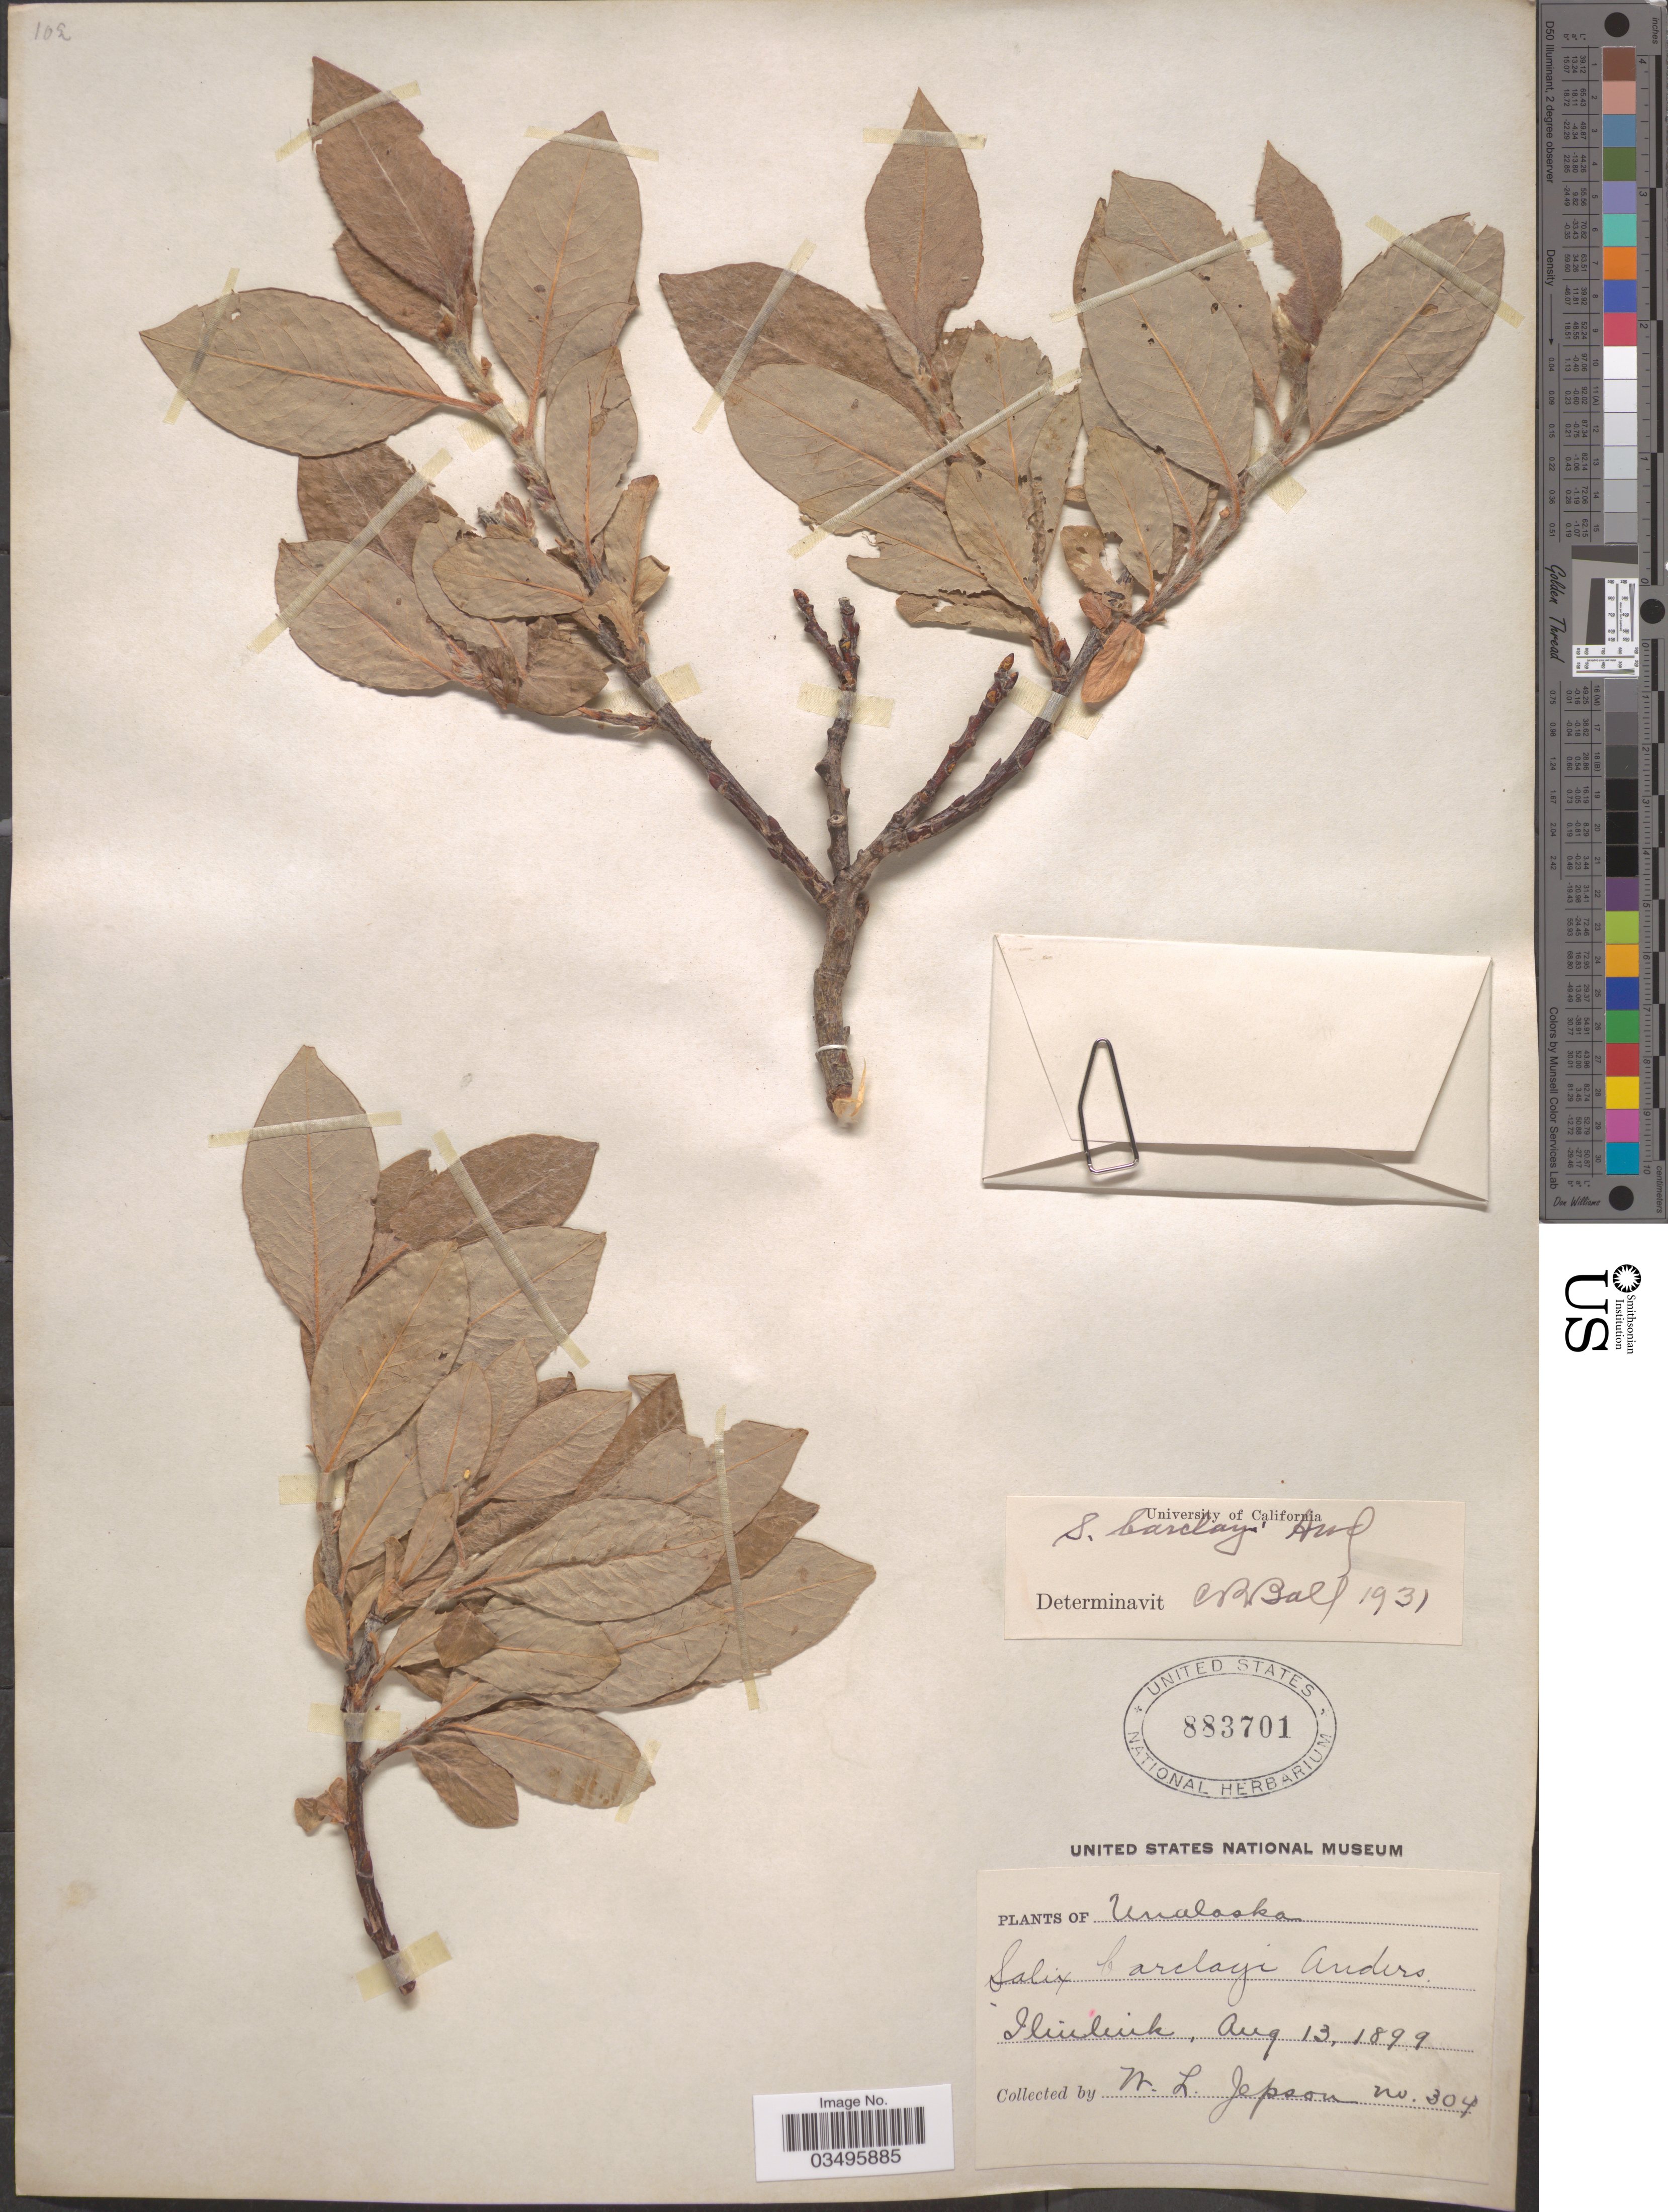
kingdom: Plantae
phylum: Tracheophyta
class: Magnoliopsida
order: Malpighiales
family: Salicaceae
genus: Salix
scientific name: Salix barclayi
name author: Andersson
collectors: W. L. Jepson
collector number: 304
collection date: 1899-08-13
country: United States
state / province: Alaska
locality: Unalaska, Iliuliuk.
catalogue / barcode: US 883701